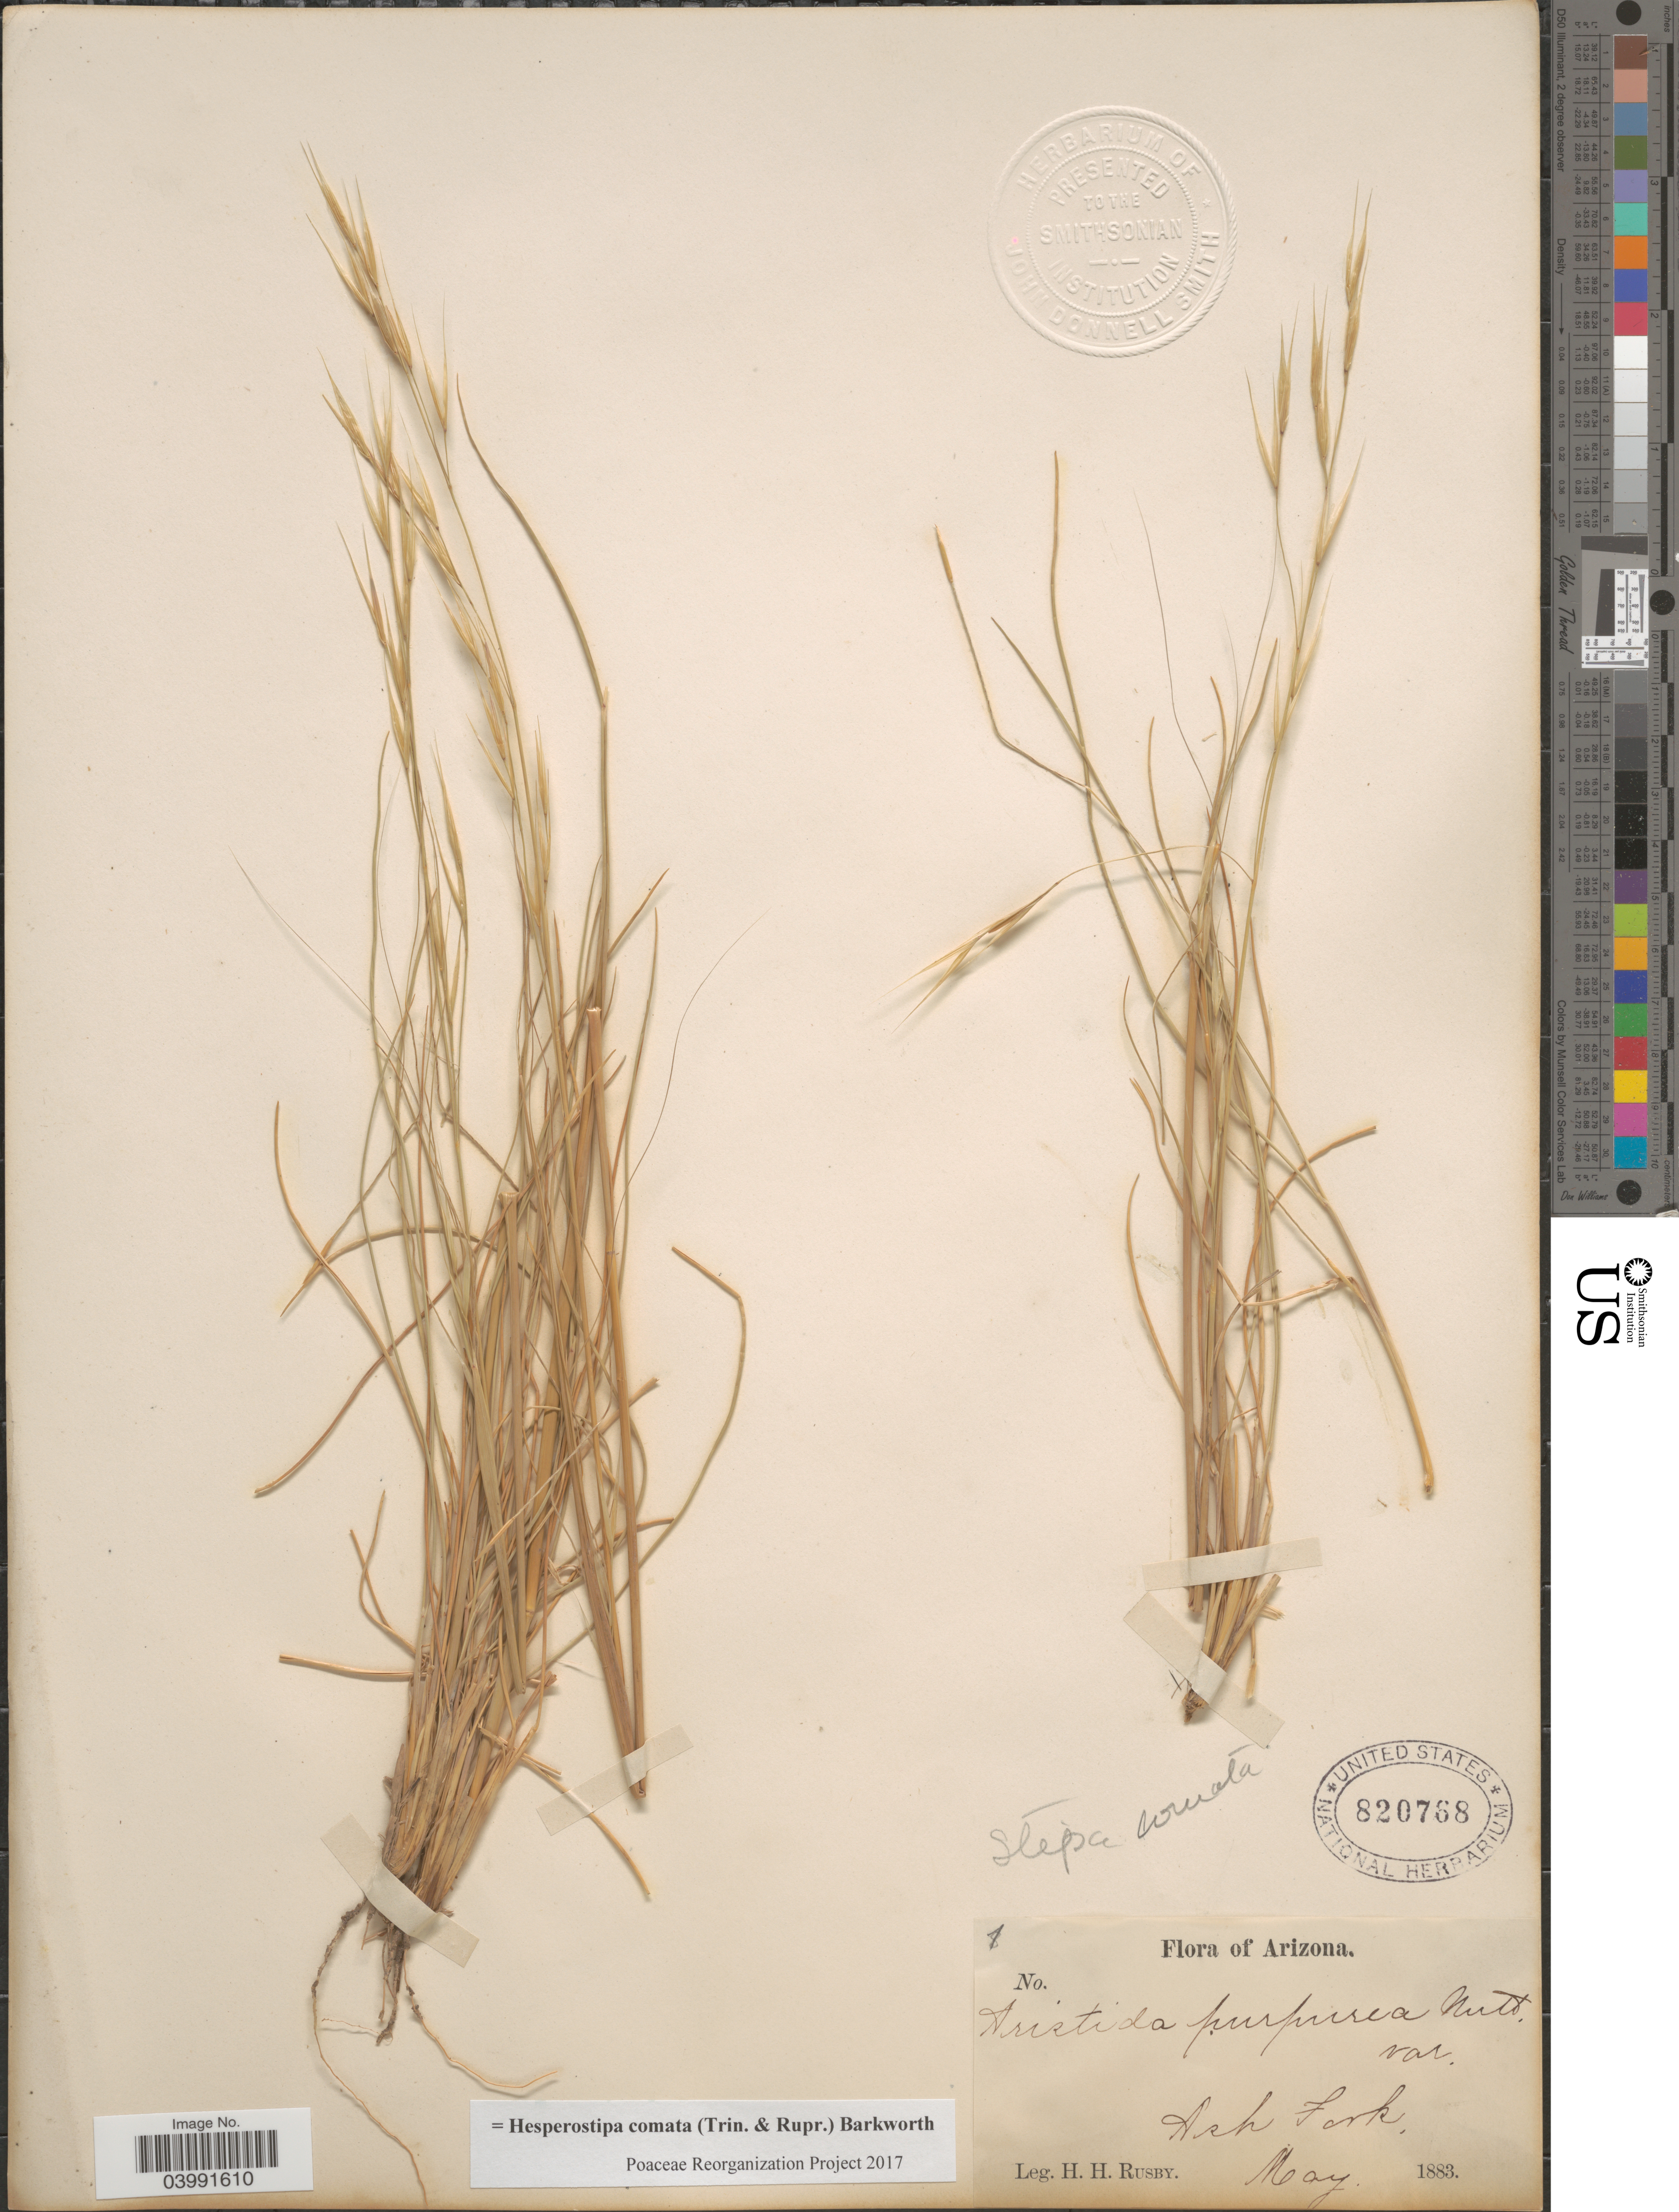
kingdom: Plantae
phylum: Tracheophyta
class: Liliopsida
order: Poales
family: Poaceae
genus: Hesperostipa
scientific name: Hesperostipa comata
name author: (Trin. & Rupr.) Barkworth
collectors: H. H. Rusby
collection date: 1883-05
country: United States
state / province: Arizona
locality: Ash Fork.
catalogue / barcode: US 820768